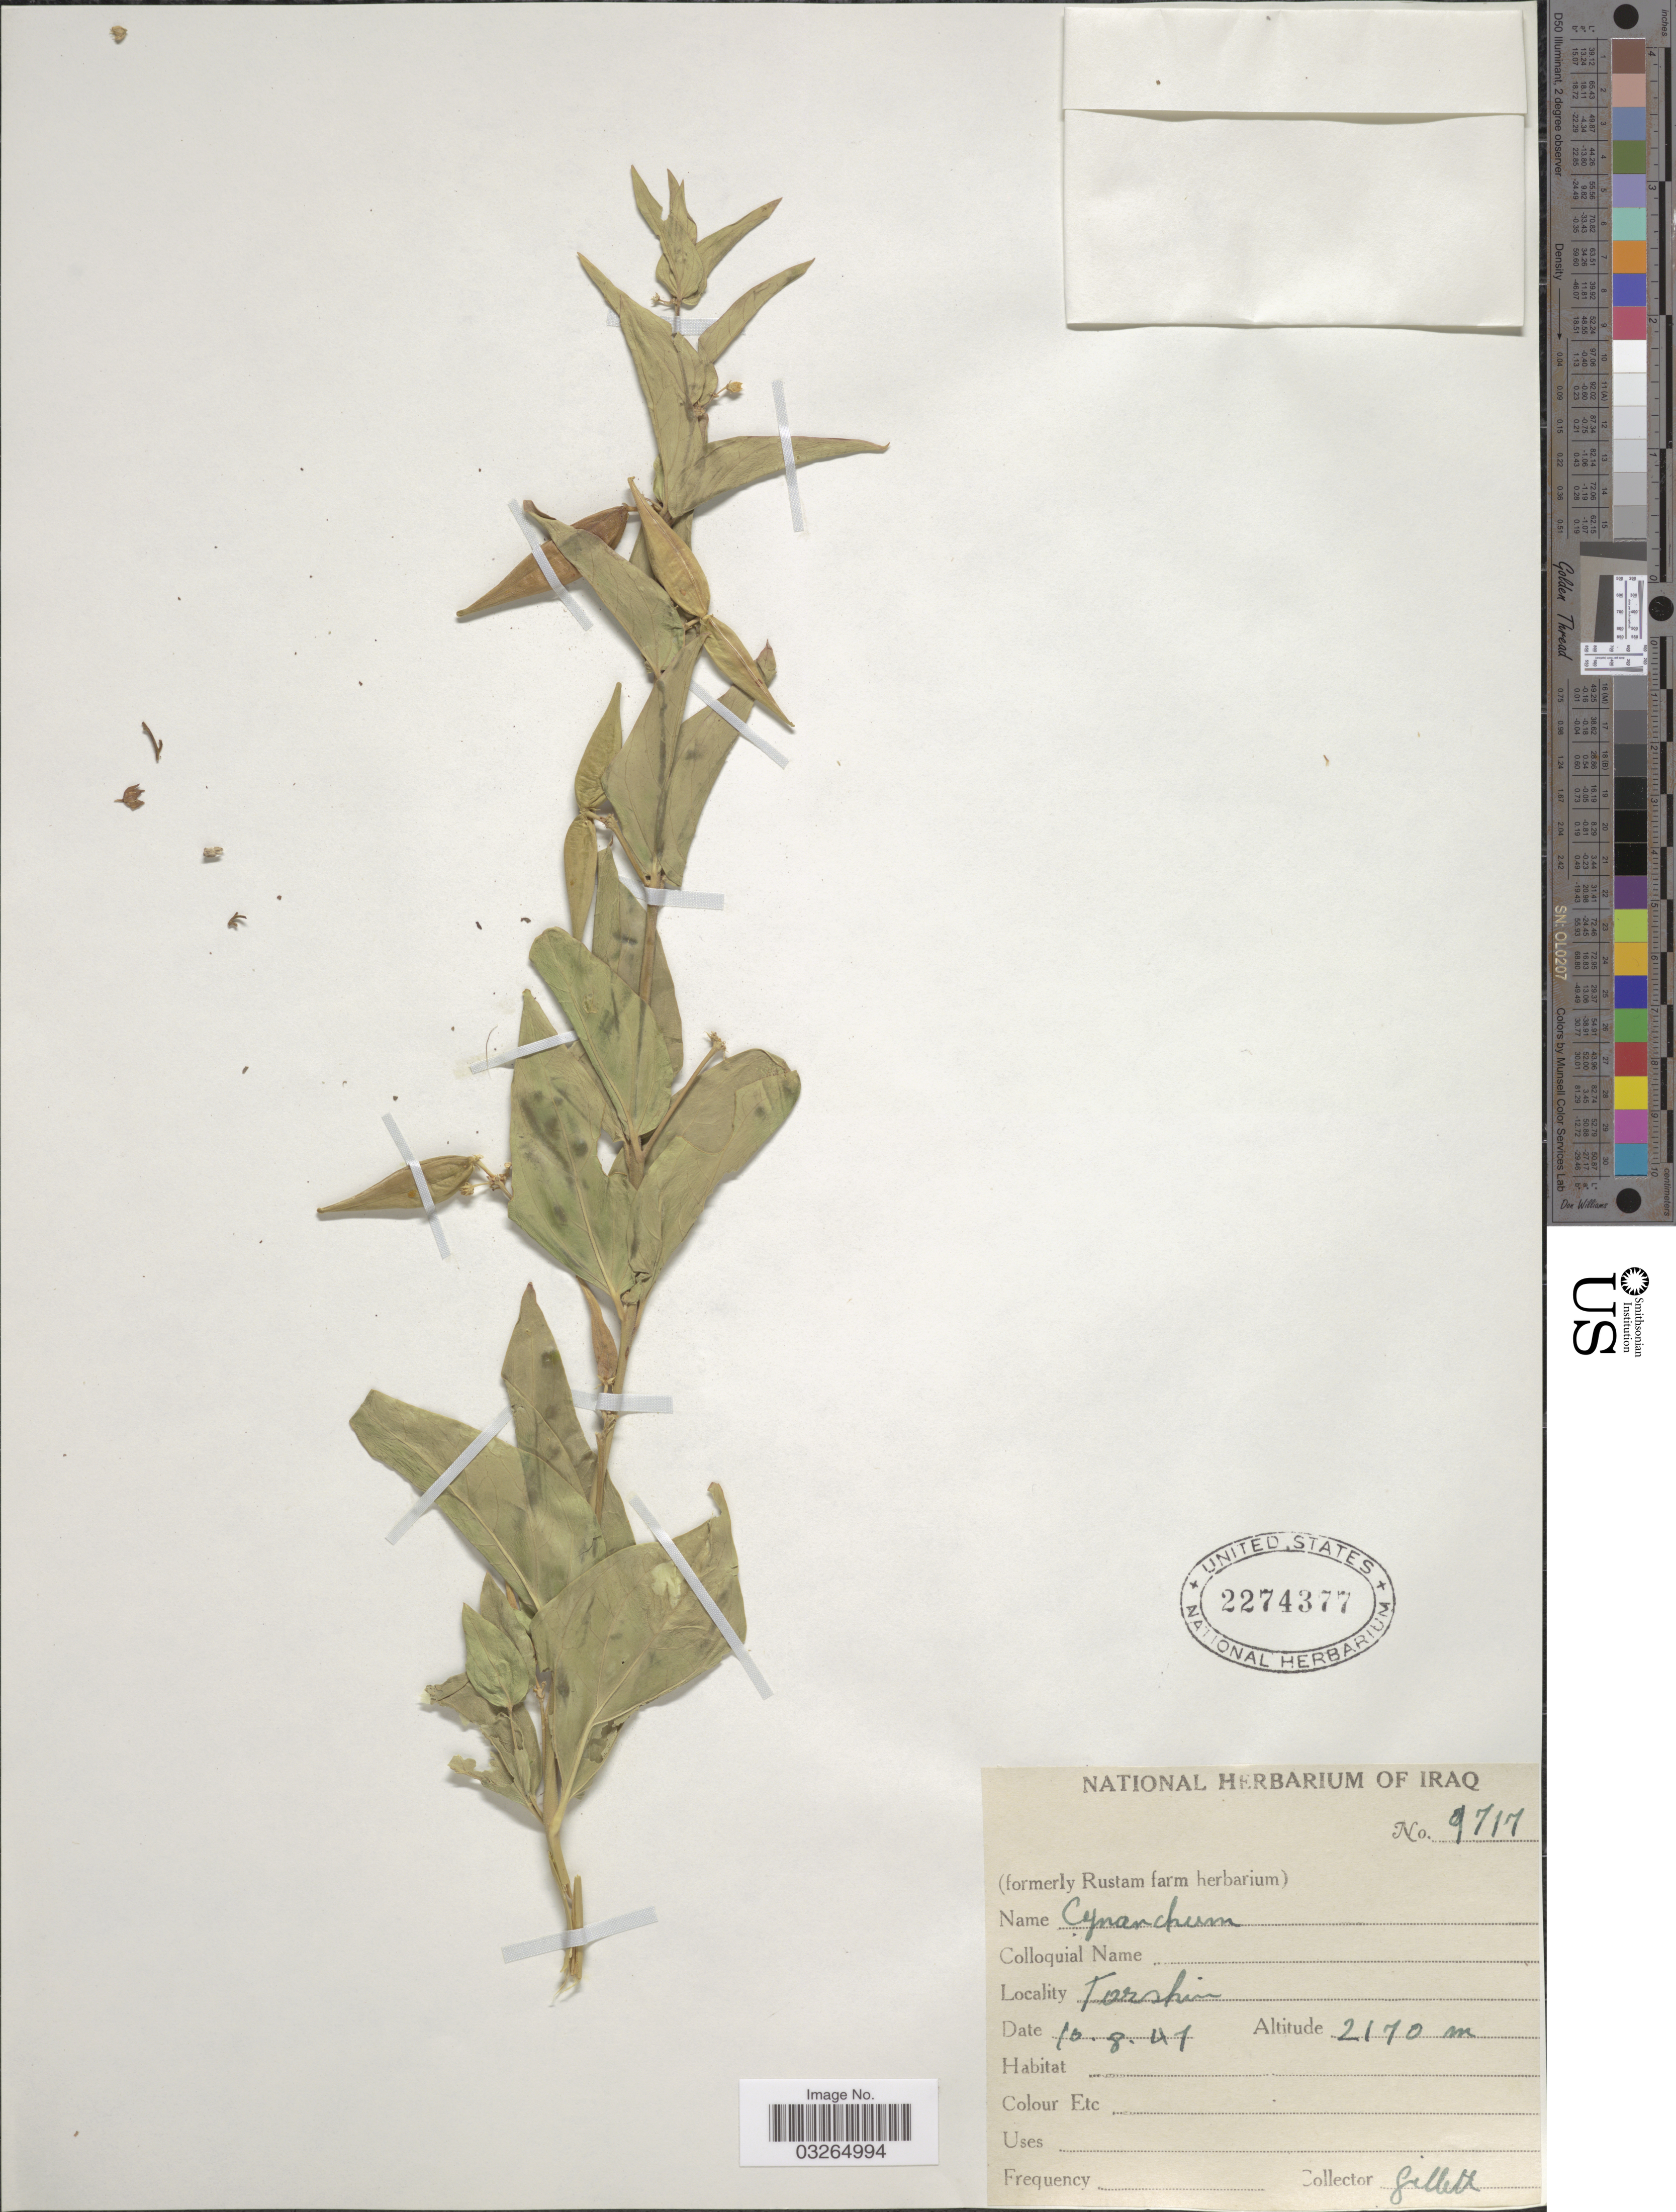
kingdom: Plantae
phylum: Tracheophyta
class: Magnoliopsida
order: Gentianales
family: Apocynaceae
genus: Cynanchum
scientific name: Cynanchum sp.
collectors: Gillett, --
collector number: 9717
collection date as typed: Transcribed d/m/y: 10/8/47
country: Iraq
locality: Tarshin [interpreted].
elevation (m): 2170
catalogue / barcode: US 2274377